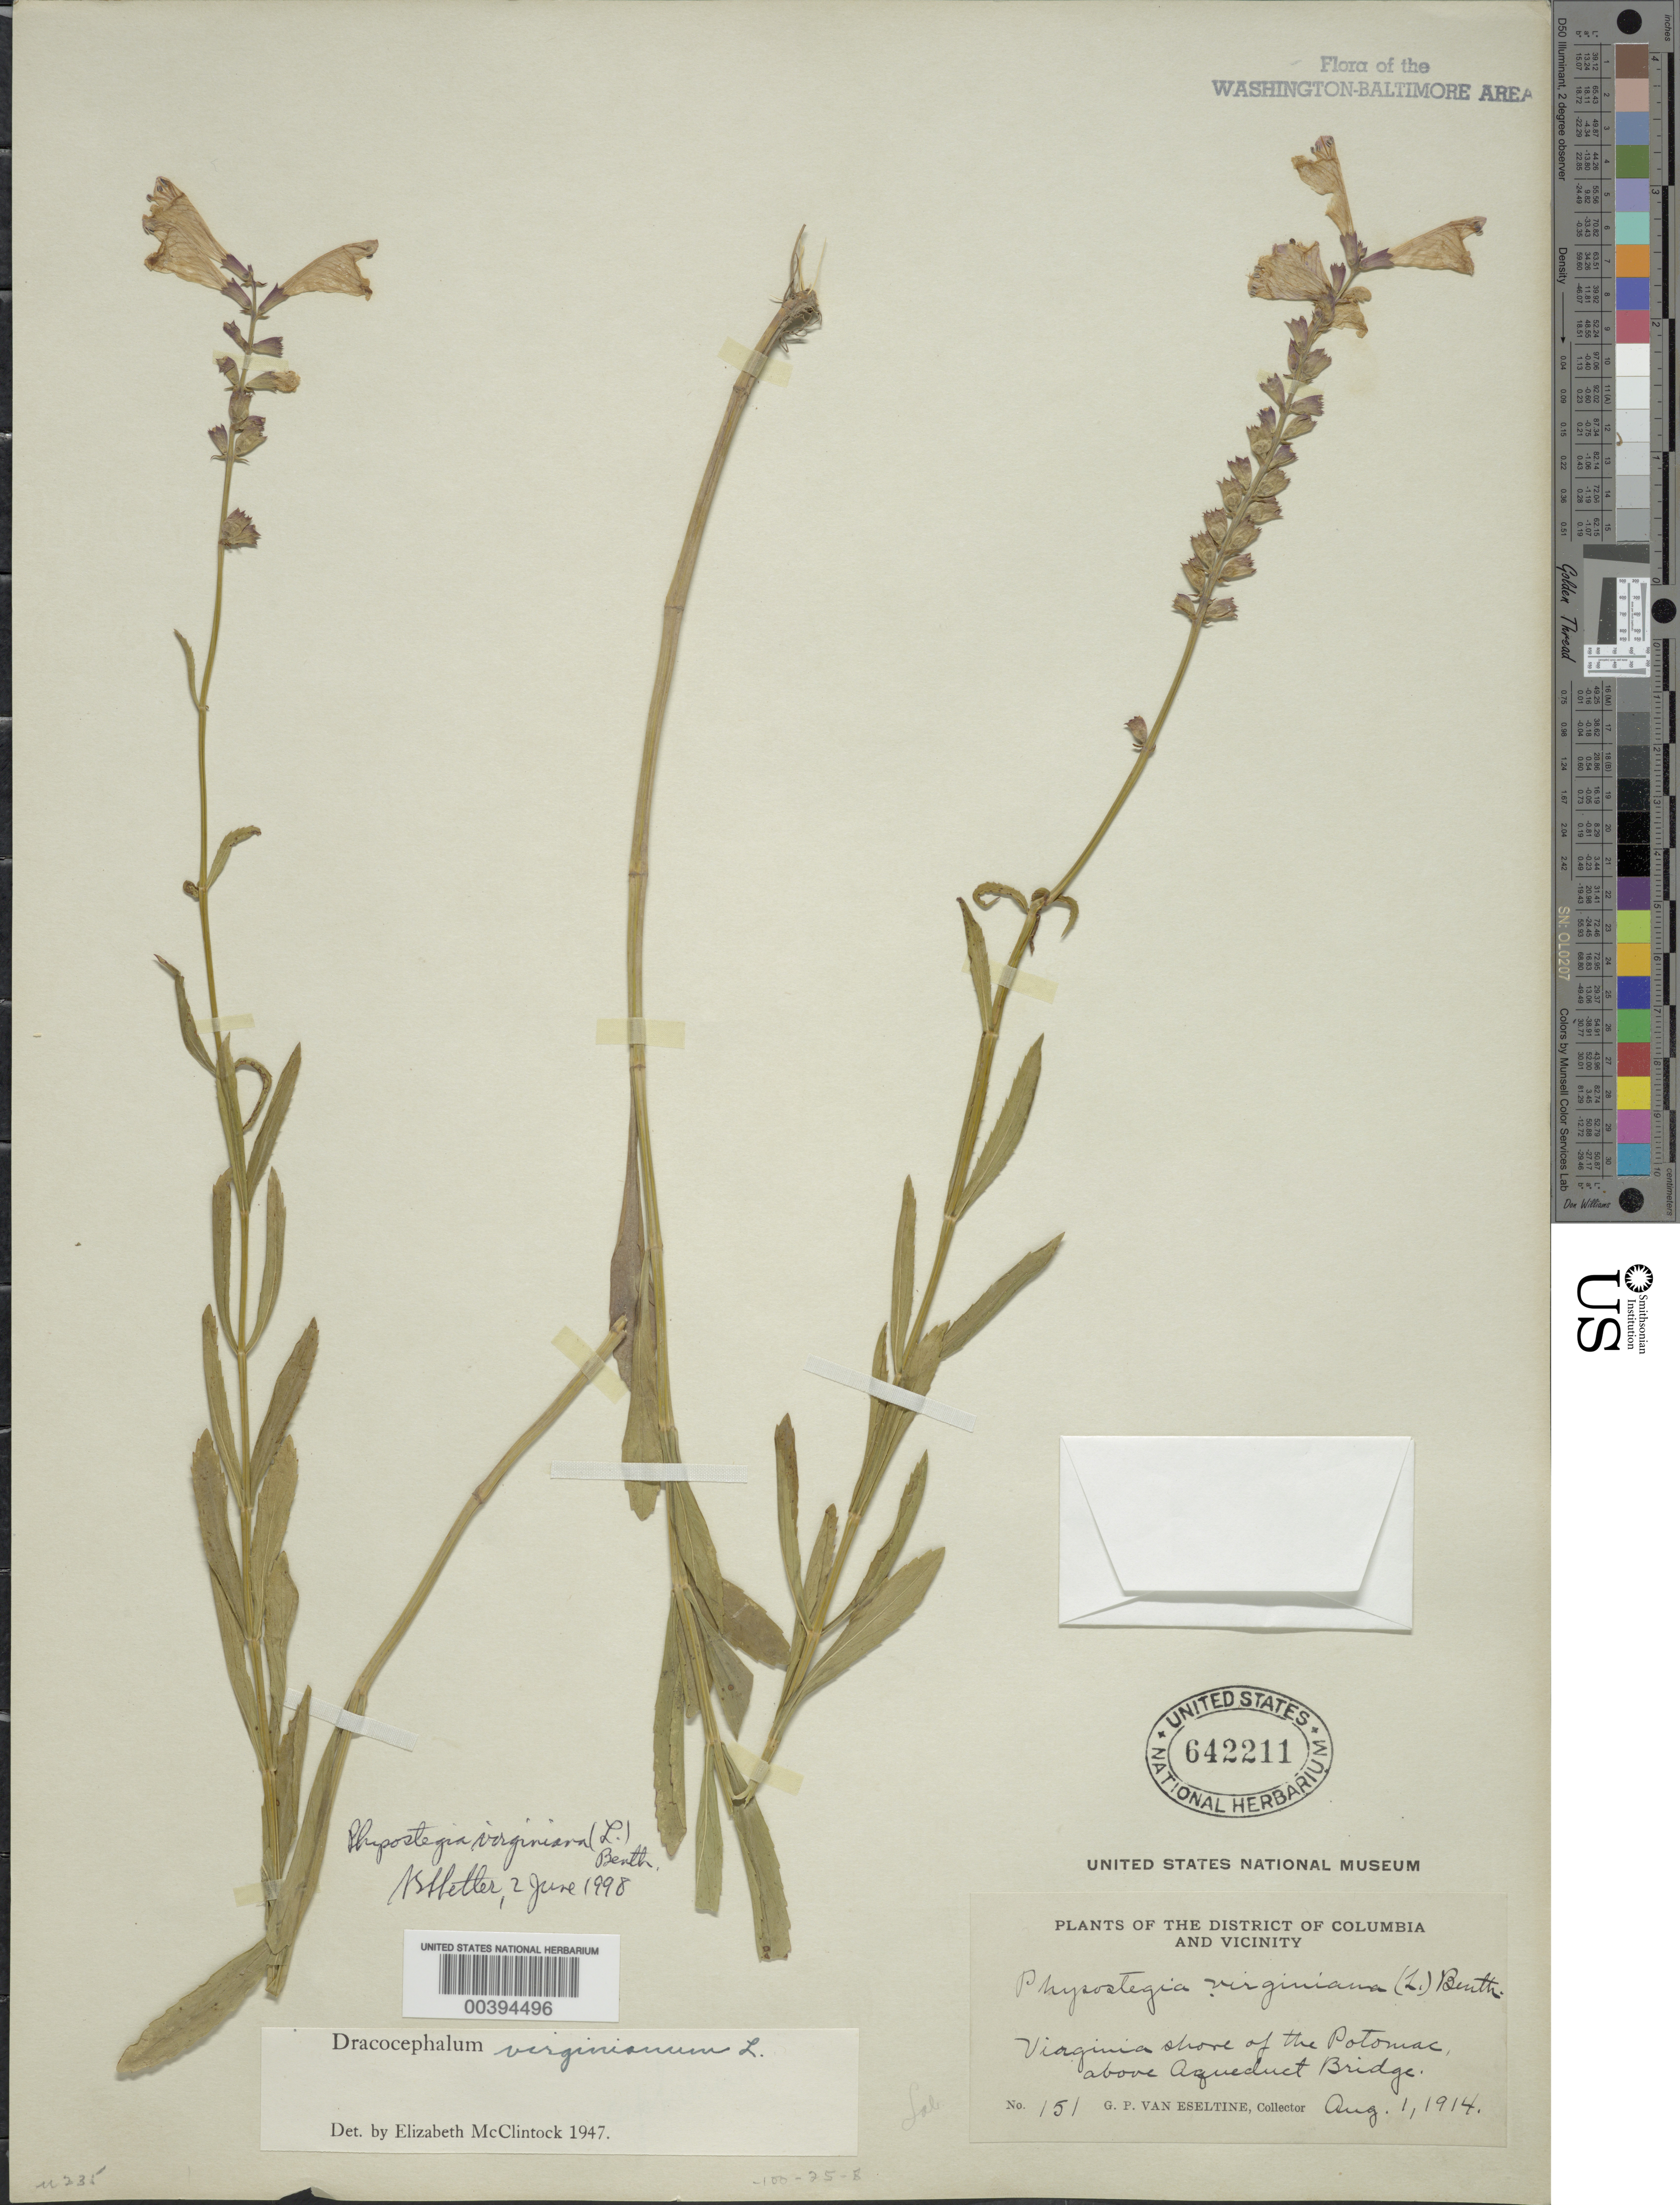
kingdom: Plantae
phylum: Tracheophyta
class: Magnoliopsida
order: Lamiales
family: Lamiaceae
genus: Physostegia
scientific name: Physostegia virginiana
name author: (L.) Benth.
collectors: G. P. Van Eseltine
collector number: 151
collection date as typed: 01 Aug 1914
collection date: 1914-08-01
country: United States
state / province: Virginia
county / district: Arlington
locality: Potomac shore above Aqueduct Bridge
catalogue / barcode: US 642211